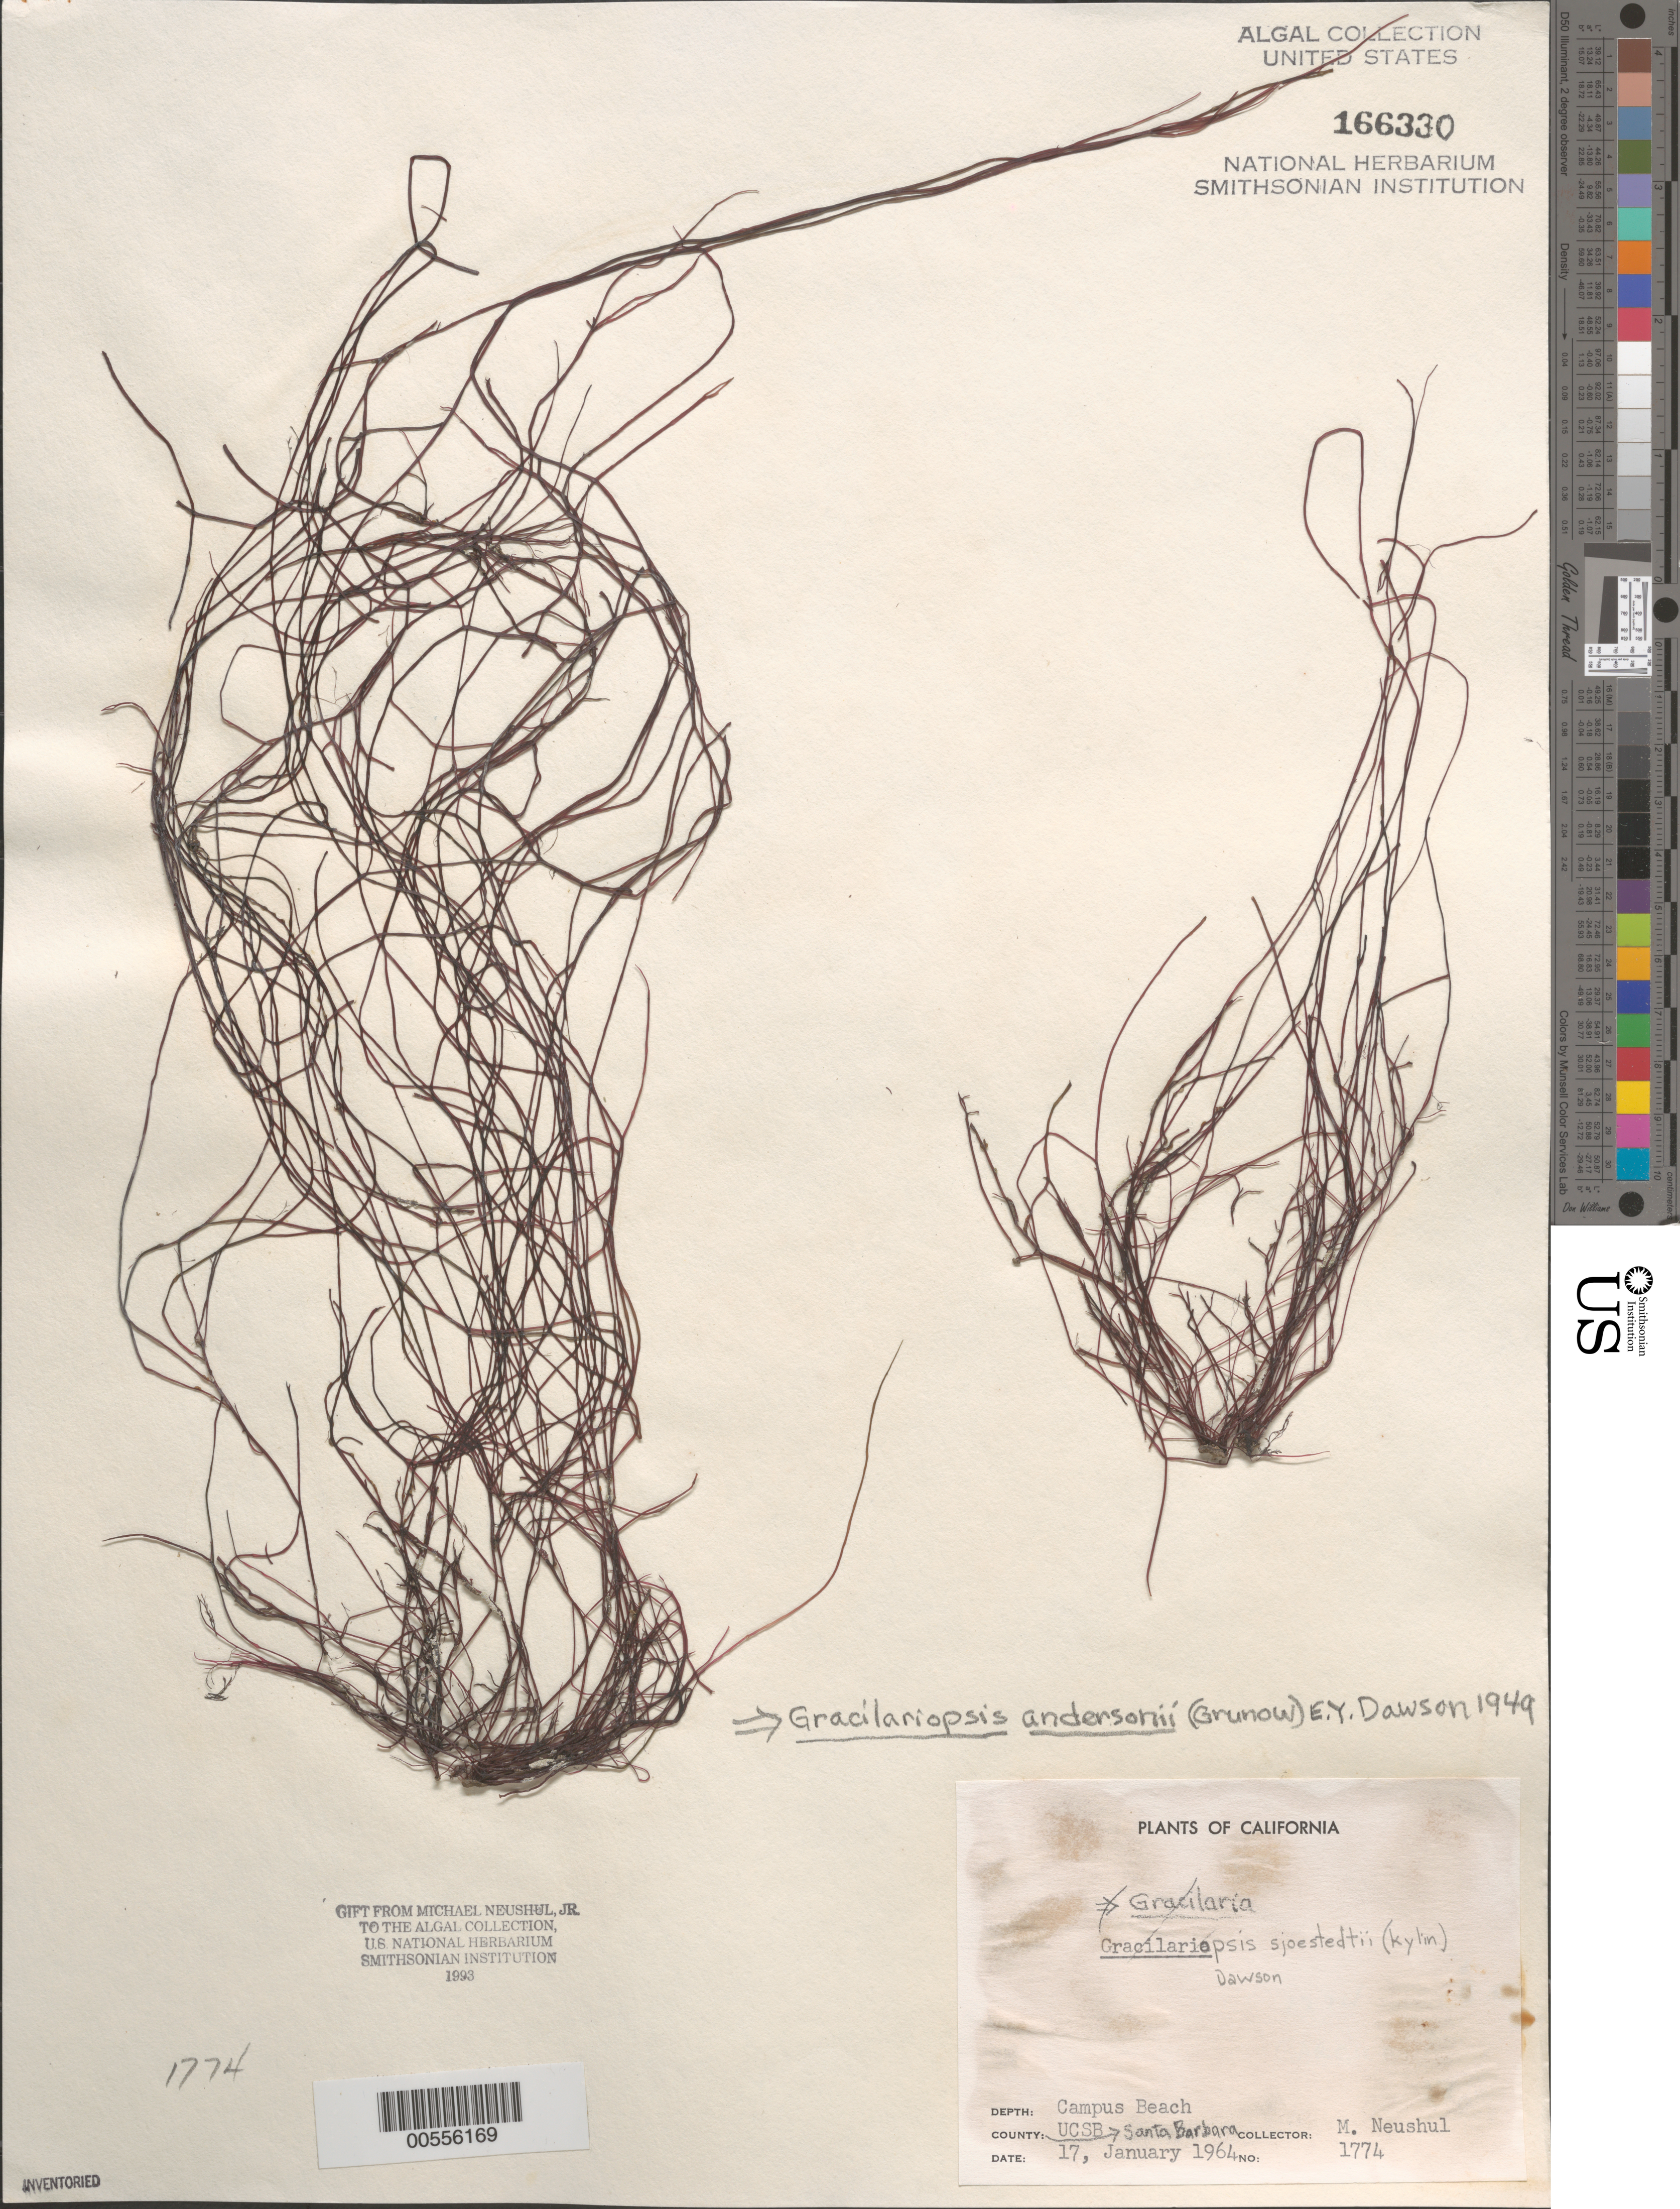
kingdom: Plantae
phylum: Rhodophyta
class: Florideophyceae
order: Gracilariales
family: Gracilariaceae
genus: Gracilariopsis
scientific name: Gracilariopsis andersonii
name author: (Grunow) E.Y. Dawson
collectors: M. Neushul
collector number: Neushul 1774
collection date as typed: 17 Jan 1964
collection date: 1964-01-17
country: United States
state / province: California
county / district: Santa Barbara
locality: Campus Beach, University of California Santa Barbara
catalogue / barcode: US 166330